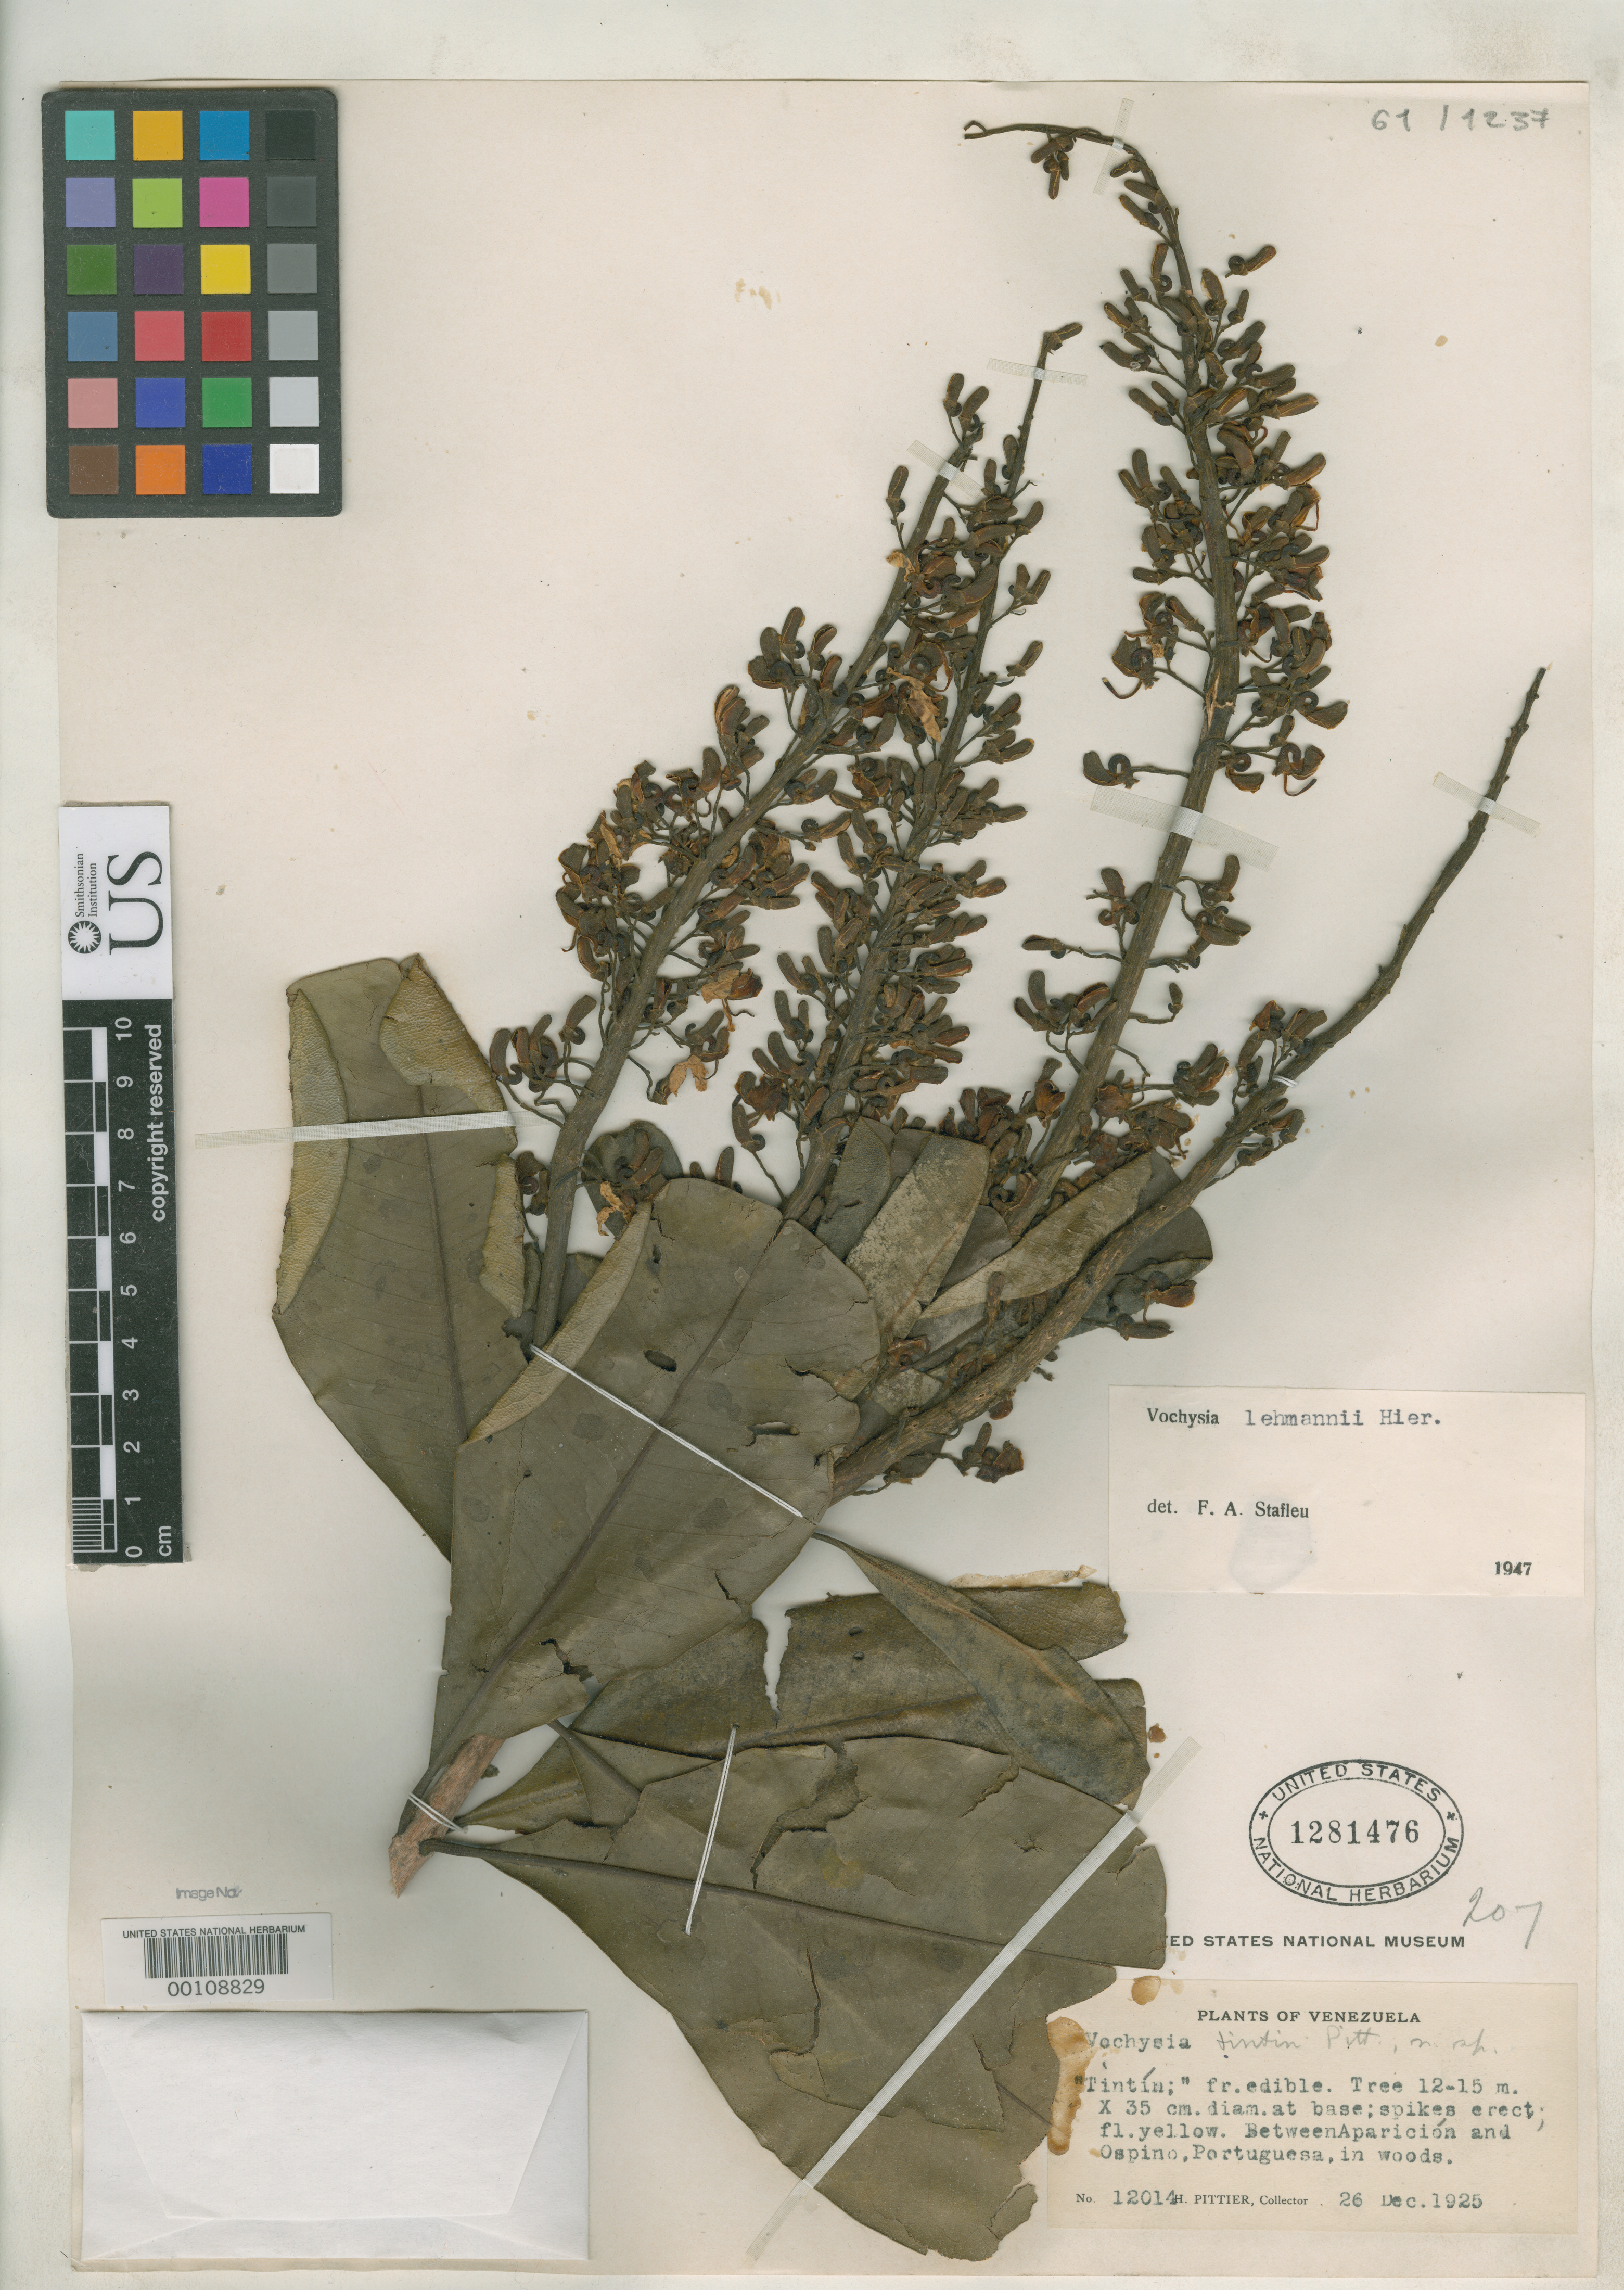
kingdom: Plantae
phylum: Tracheophyta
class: Magnoliopsida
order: Myrtales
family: Vochysiaceae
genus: Vochysia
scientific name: Vochysia tintin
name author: Pittier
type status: Type Collection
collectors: H. F. Pittier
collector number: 12014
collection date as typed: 26 Dec 1925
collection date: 1925-12-26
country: Venezuela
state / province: Portuguesa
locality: Between Aparicion and Ospino.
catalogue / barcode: US 1281476